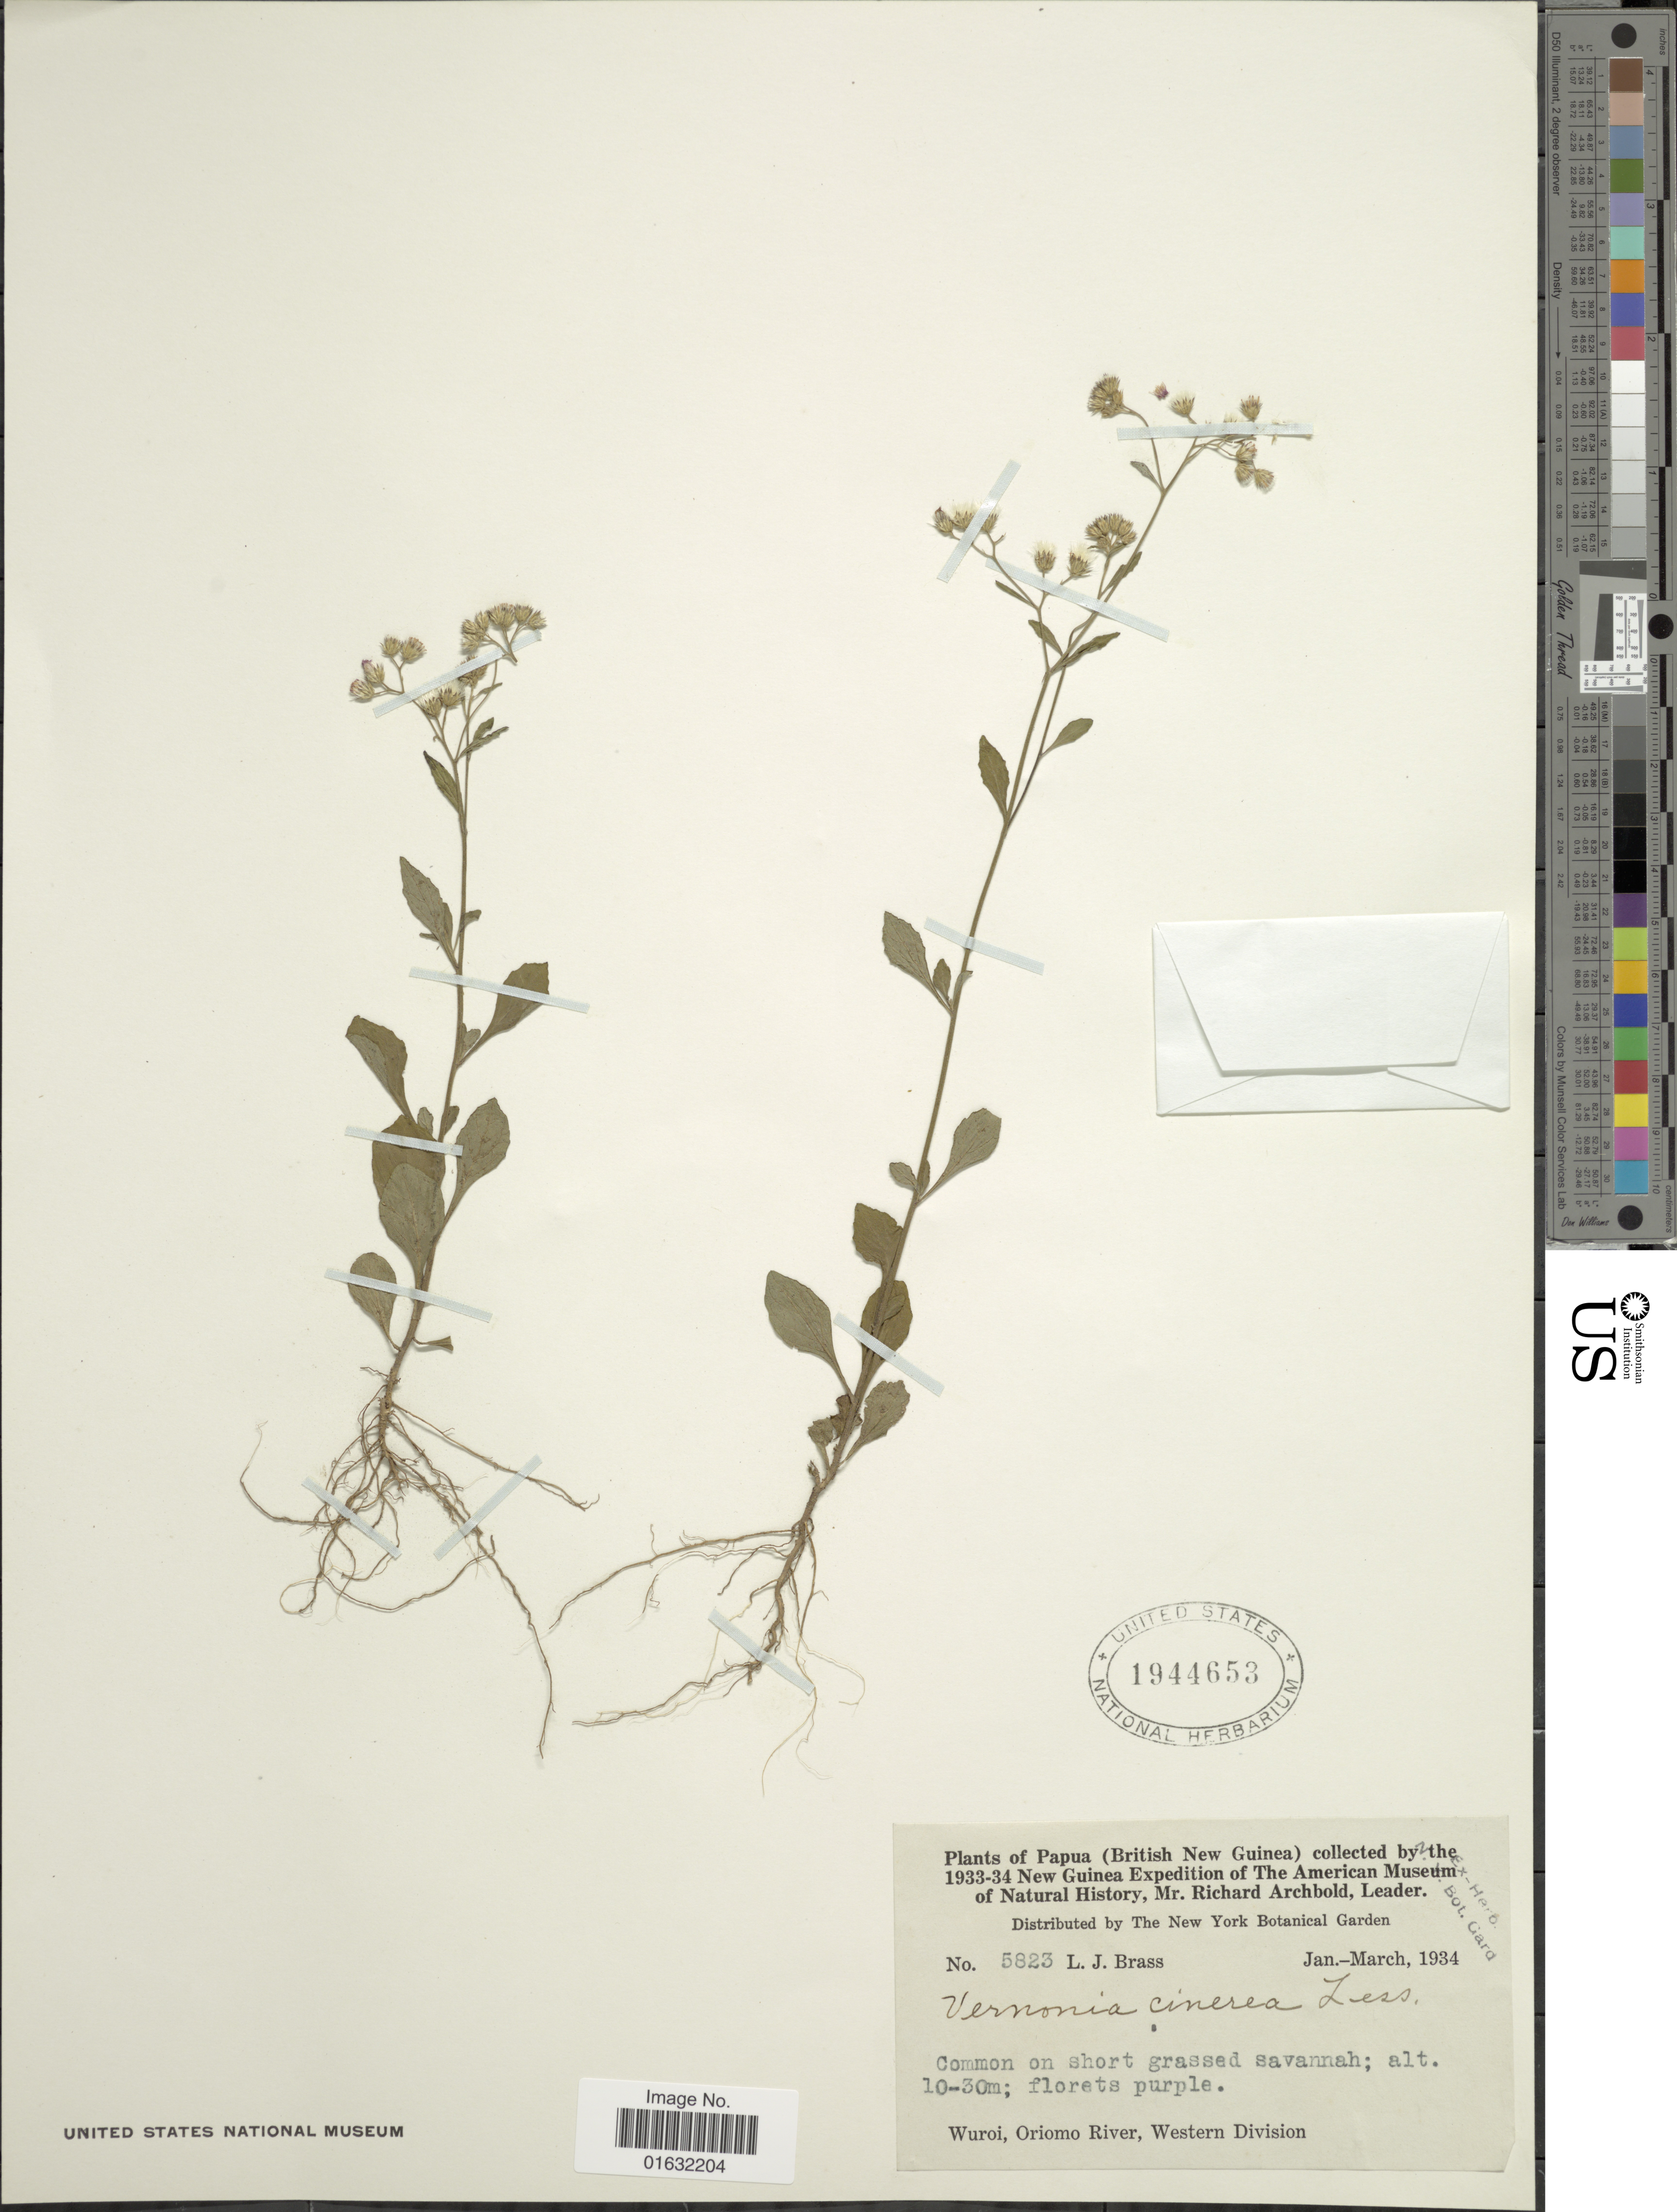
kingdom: Plantae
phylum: Tracheophyta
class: Magnoliopsida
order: Asterales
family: Asteraceae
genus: Cyanthillium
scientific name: Cyanthillium cinereum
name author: (L.) H. Rob.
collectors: L. J. Brass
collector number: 5823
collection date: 1934-01/1934-03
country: Papua New Guinea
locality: Papua, British New Guinea, Wuroi, Oriomo River, Western Division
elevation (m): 10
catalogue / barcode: US 1944653